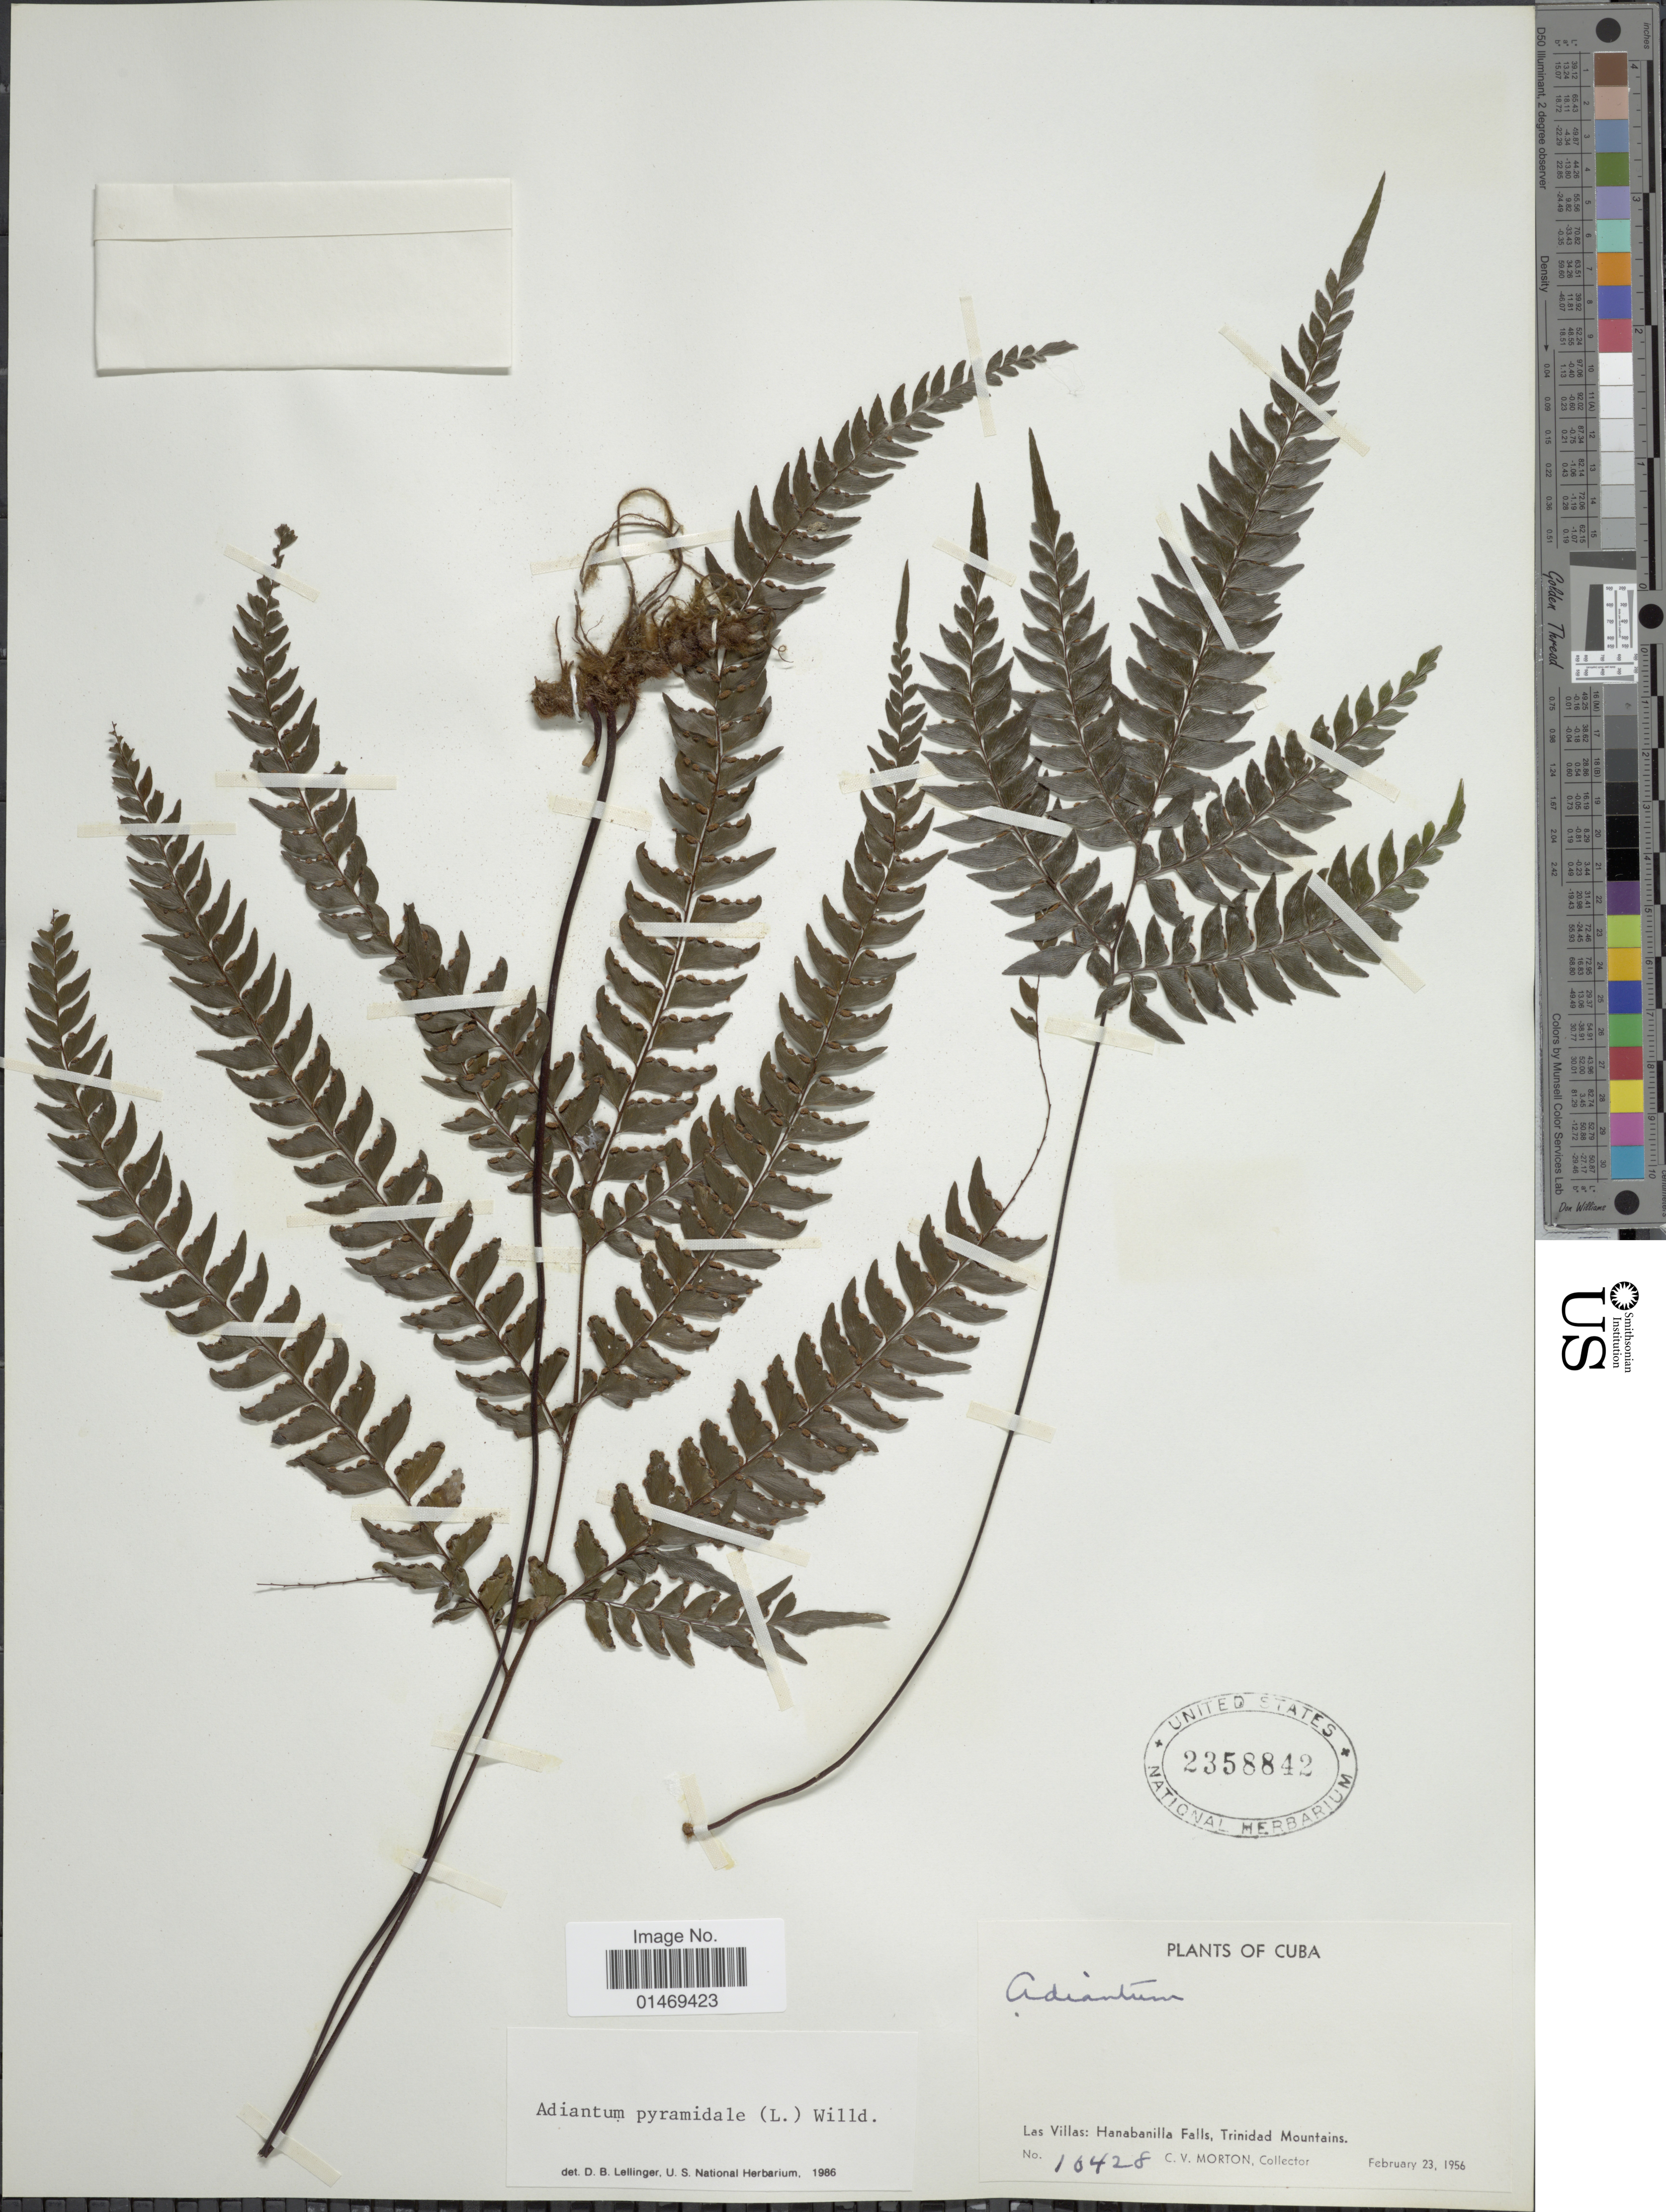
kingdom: Plantae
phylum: Tracheophyta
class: Polypodiopsida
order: Polypodiales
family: Pteridaceae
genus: Adiantum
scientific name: Adiantum pyramidale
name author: (L.) Willd.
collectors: C. V. Morton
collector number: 10428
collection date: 1956-02-23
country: Cuba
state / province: Las Villas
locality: Hanabanilla Fals, Trinidad mountains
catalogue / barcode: US 2358842